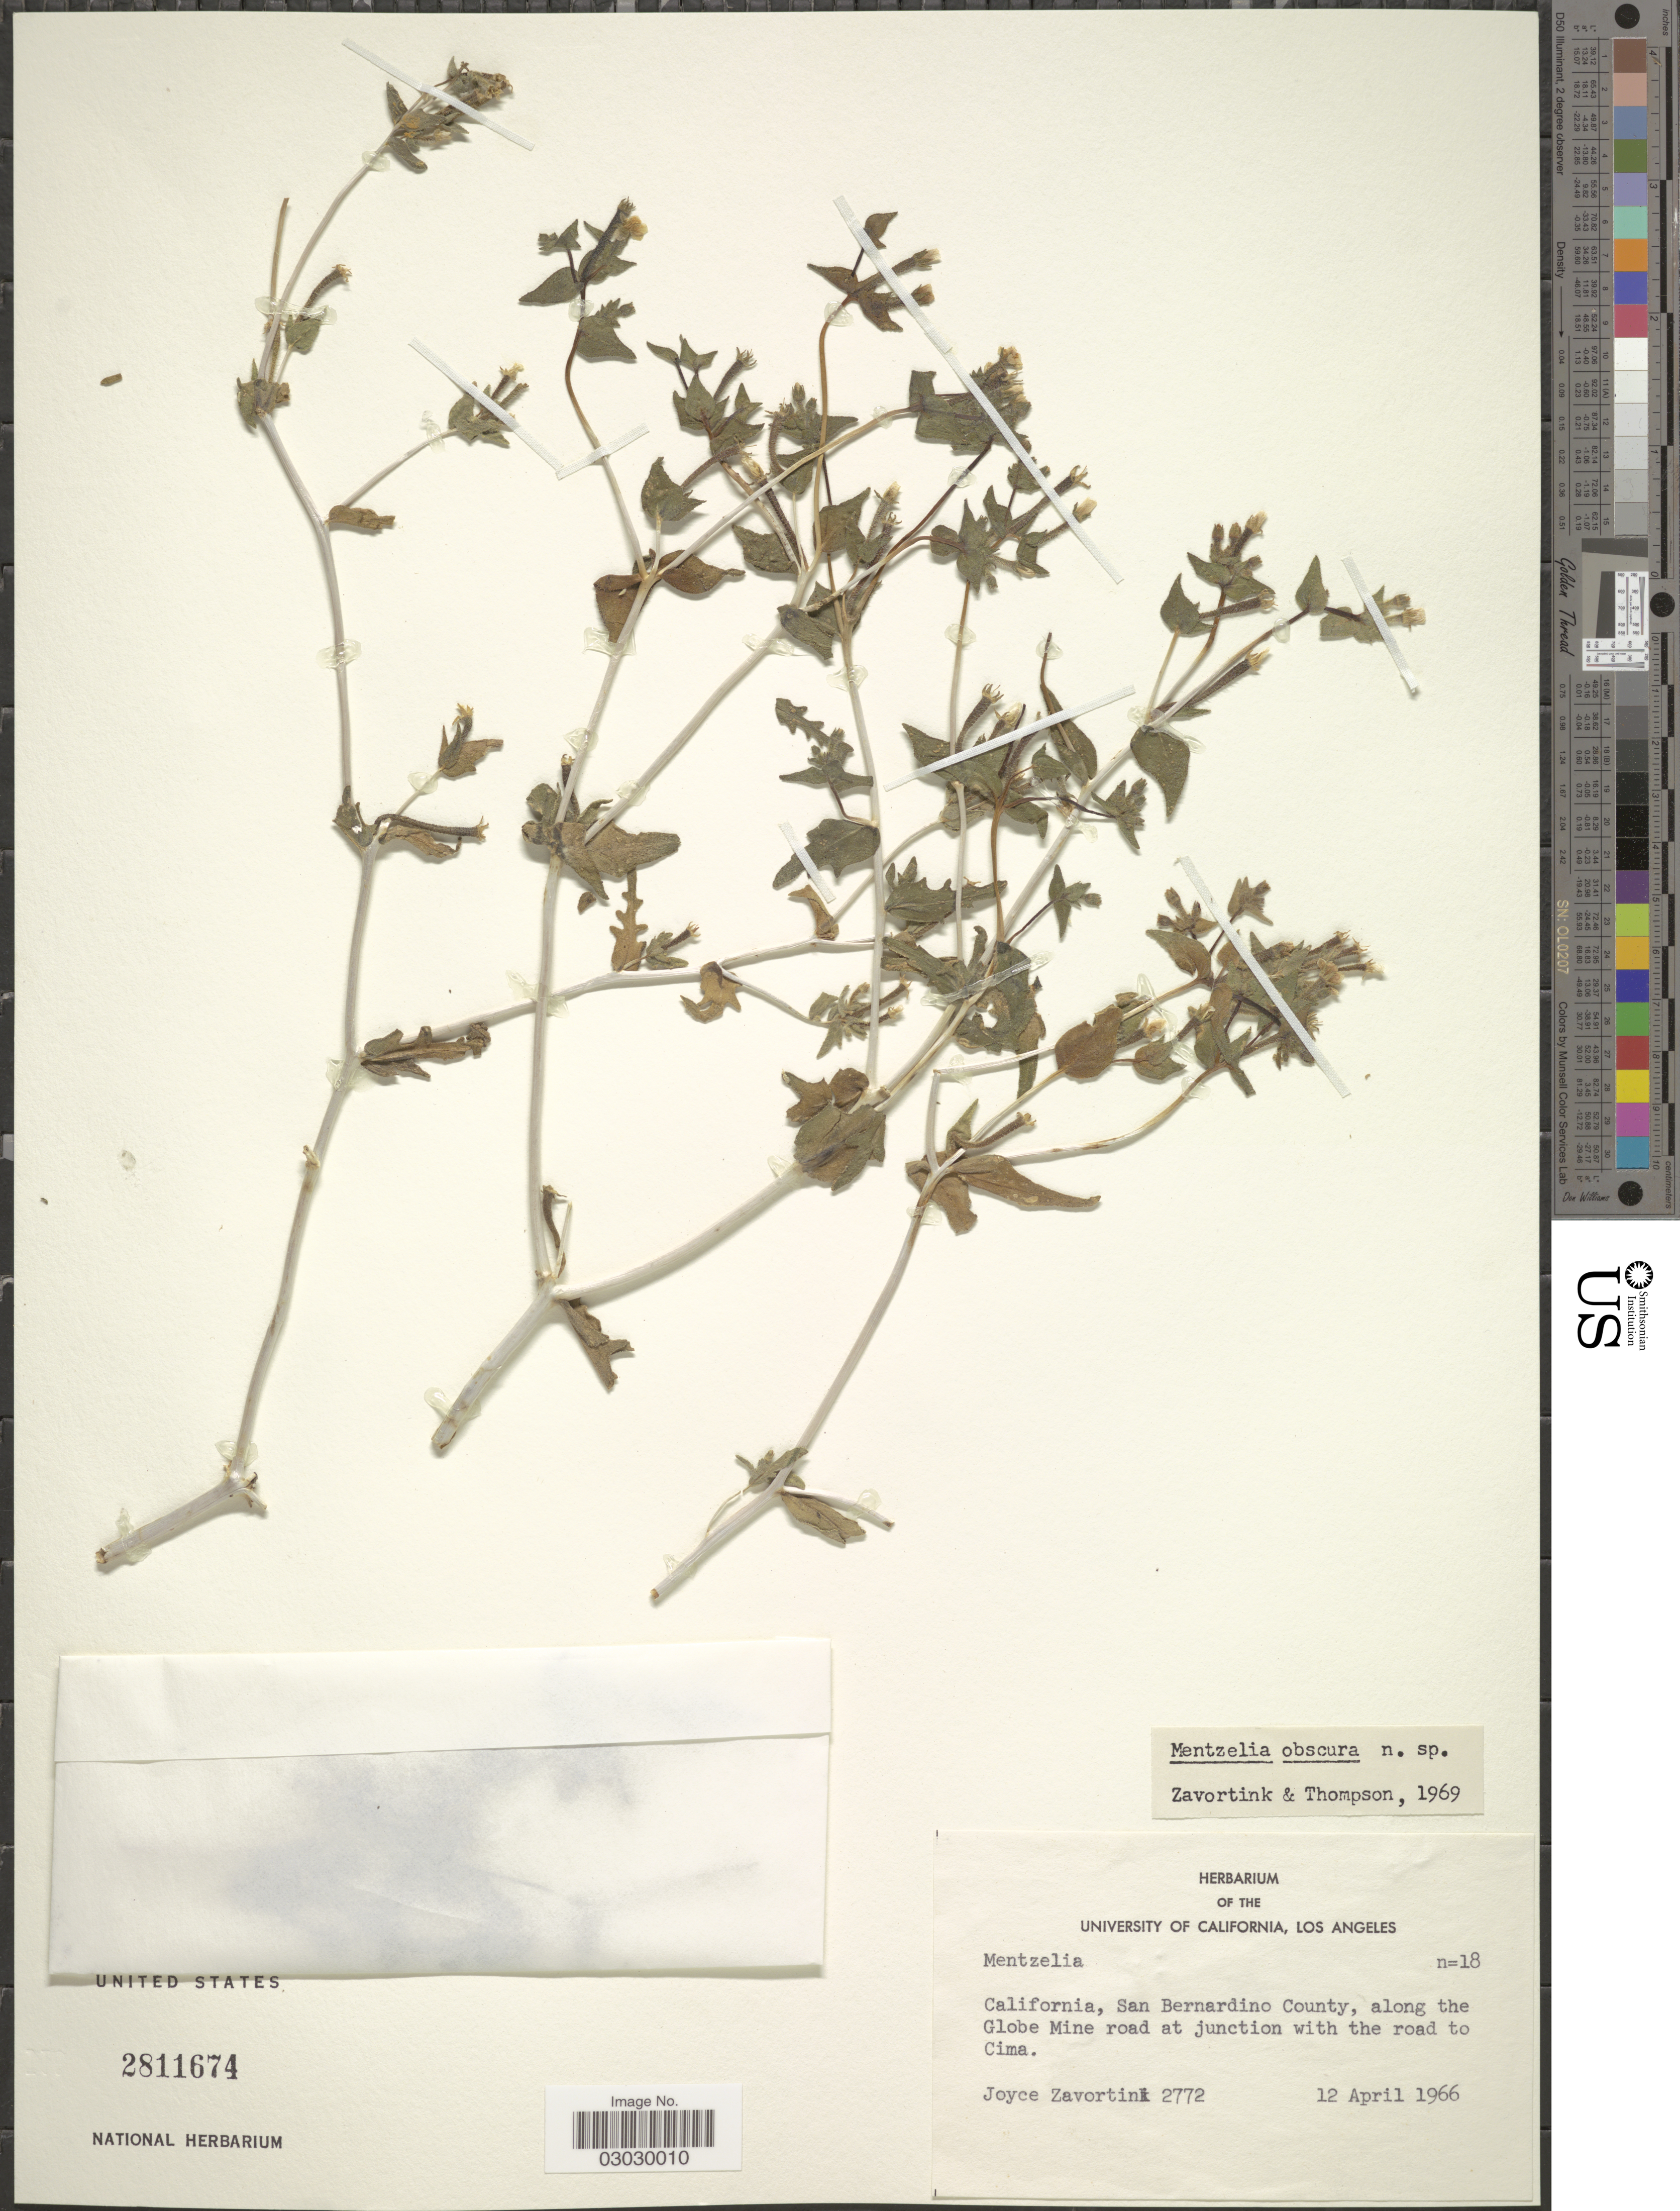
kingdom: Plantae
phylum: Tracheophyta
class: Magnoliopsida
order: Cornales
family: Loasaceae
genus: Mentzelia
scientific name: Mentzelia obscura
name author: H.J. Thomps. & J.E. Roberts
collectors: J. Zavortink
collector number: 2772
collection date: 1966-04-12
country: United States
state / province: California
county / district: San Bernardino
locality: San Bernardino County, along the Globe Mine road at junction with the road to Cima.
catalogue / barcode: US 2811674